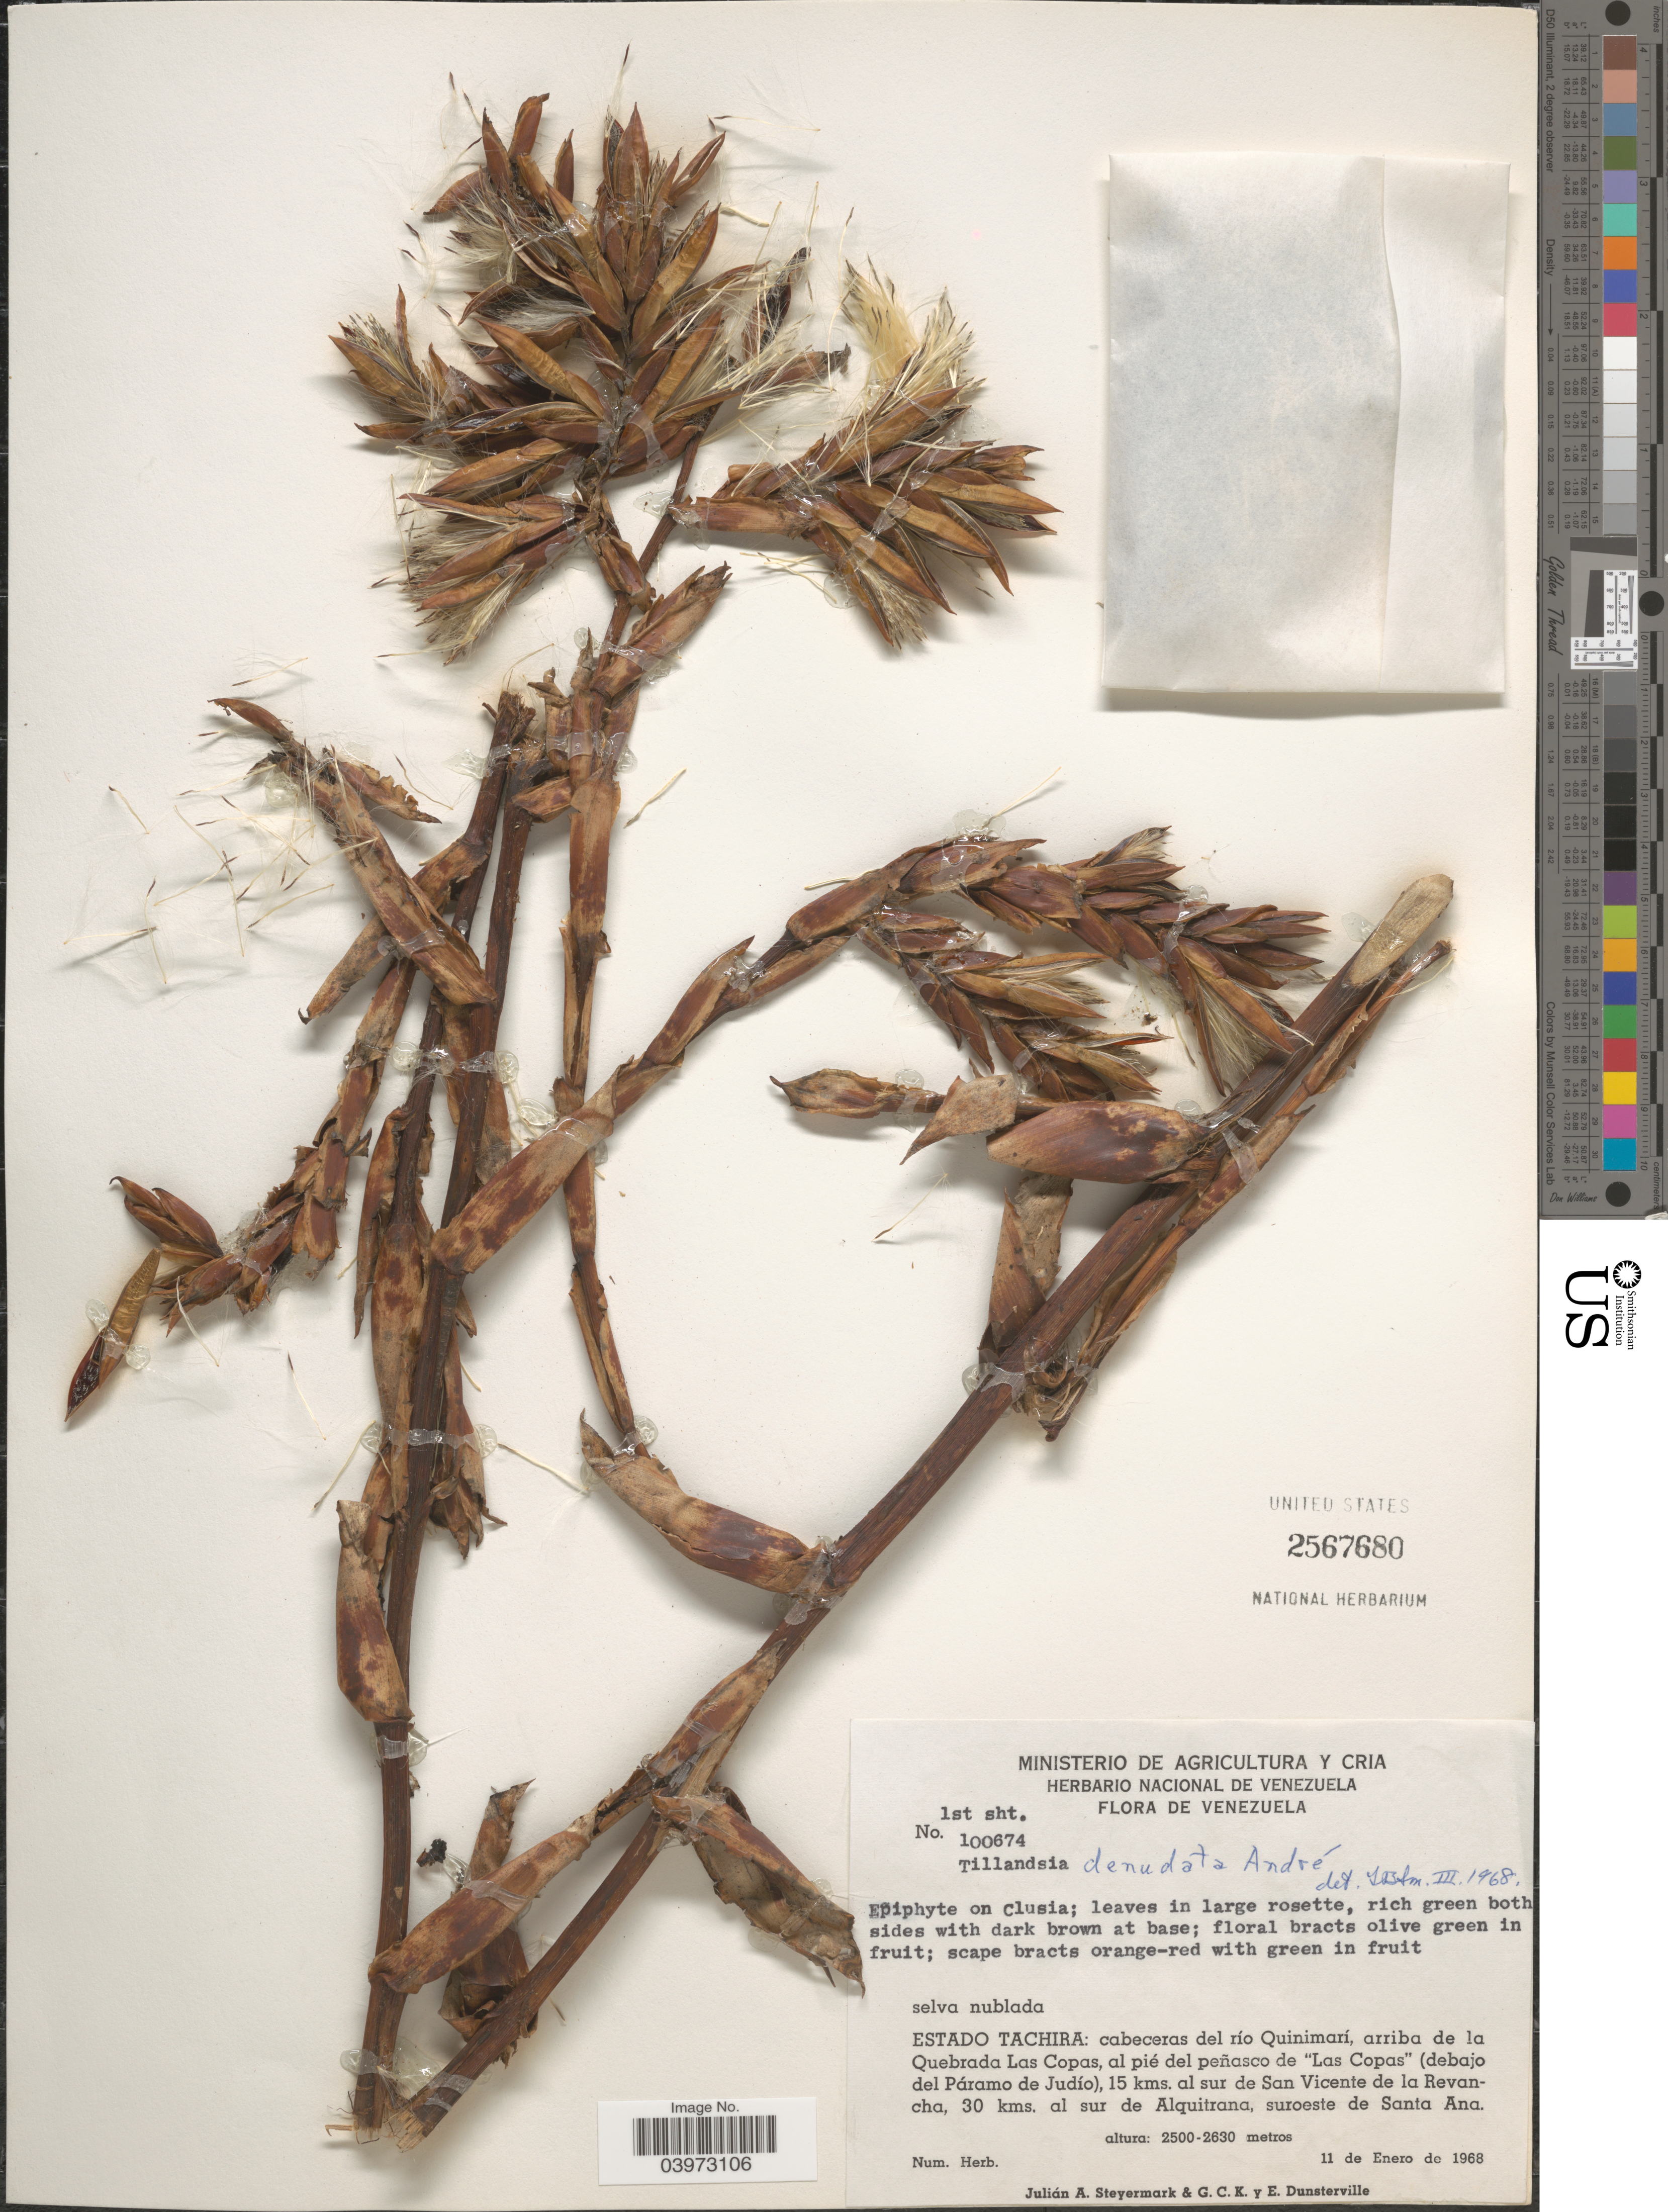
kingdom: Plantae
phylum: Tracheophyta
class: Liliopsida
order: Poales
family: Bromeliaceae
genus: Tillandsia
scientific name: Tillandsia denudata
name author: André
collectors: J. Steyermark, G. C. K. Dunsterville & E. Dunsterville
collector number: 100674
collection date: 1968-01-11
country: Venezuela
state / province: Tachira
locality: Cabeceras del río Quinimarí, arriba de la Quebrada Las Copas, al pié del peñasco de "Las Copas" (debajo del Páramo de Judío), 15 kms. al sur de San Vicente de la Revancha, 30 kms. al sur de Alquitrana, suroeste de Santa Ana.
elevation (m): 2500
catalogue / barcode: US 2567680